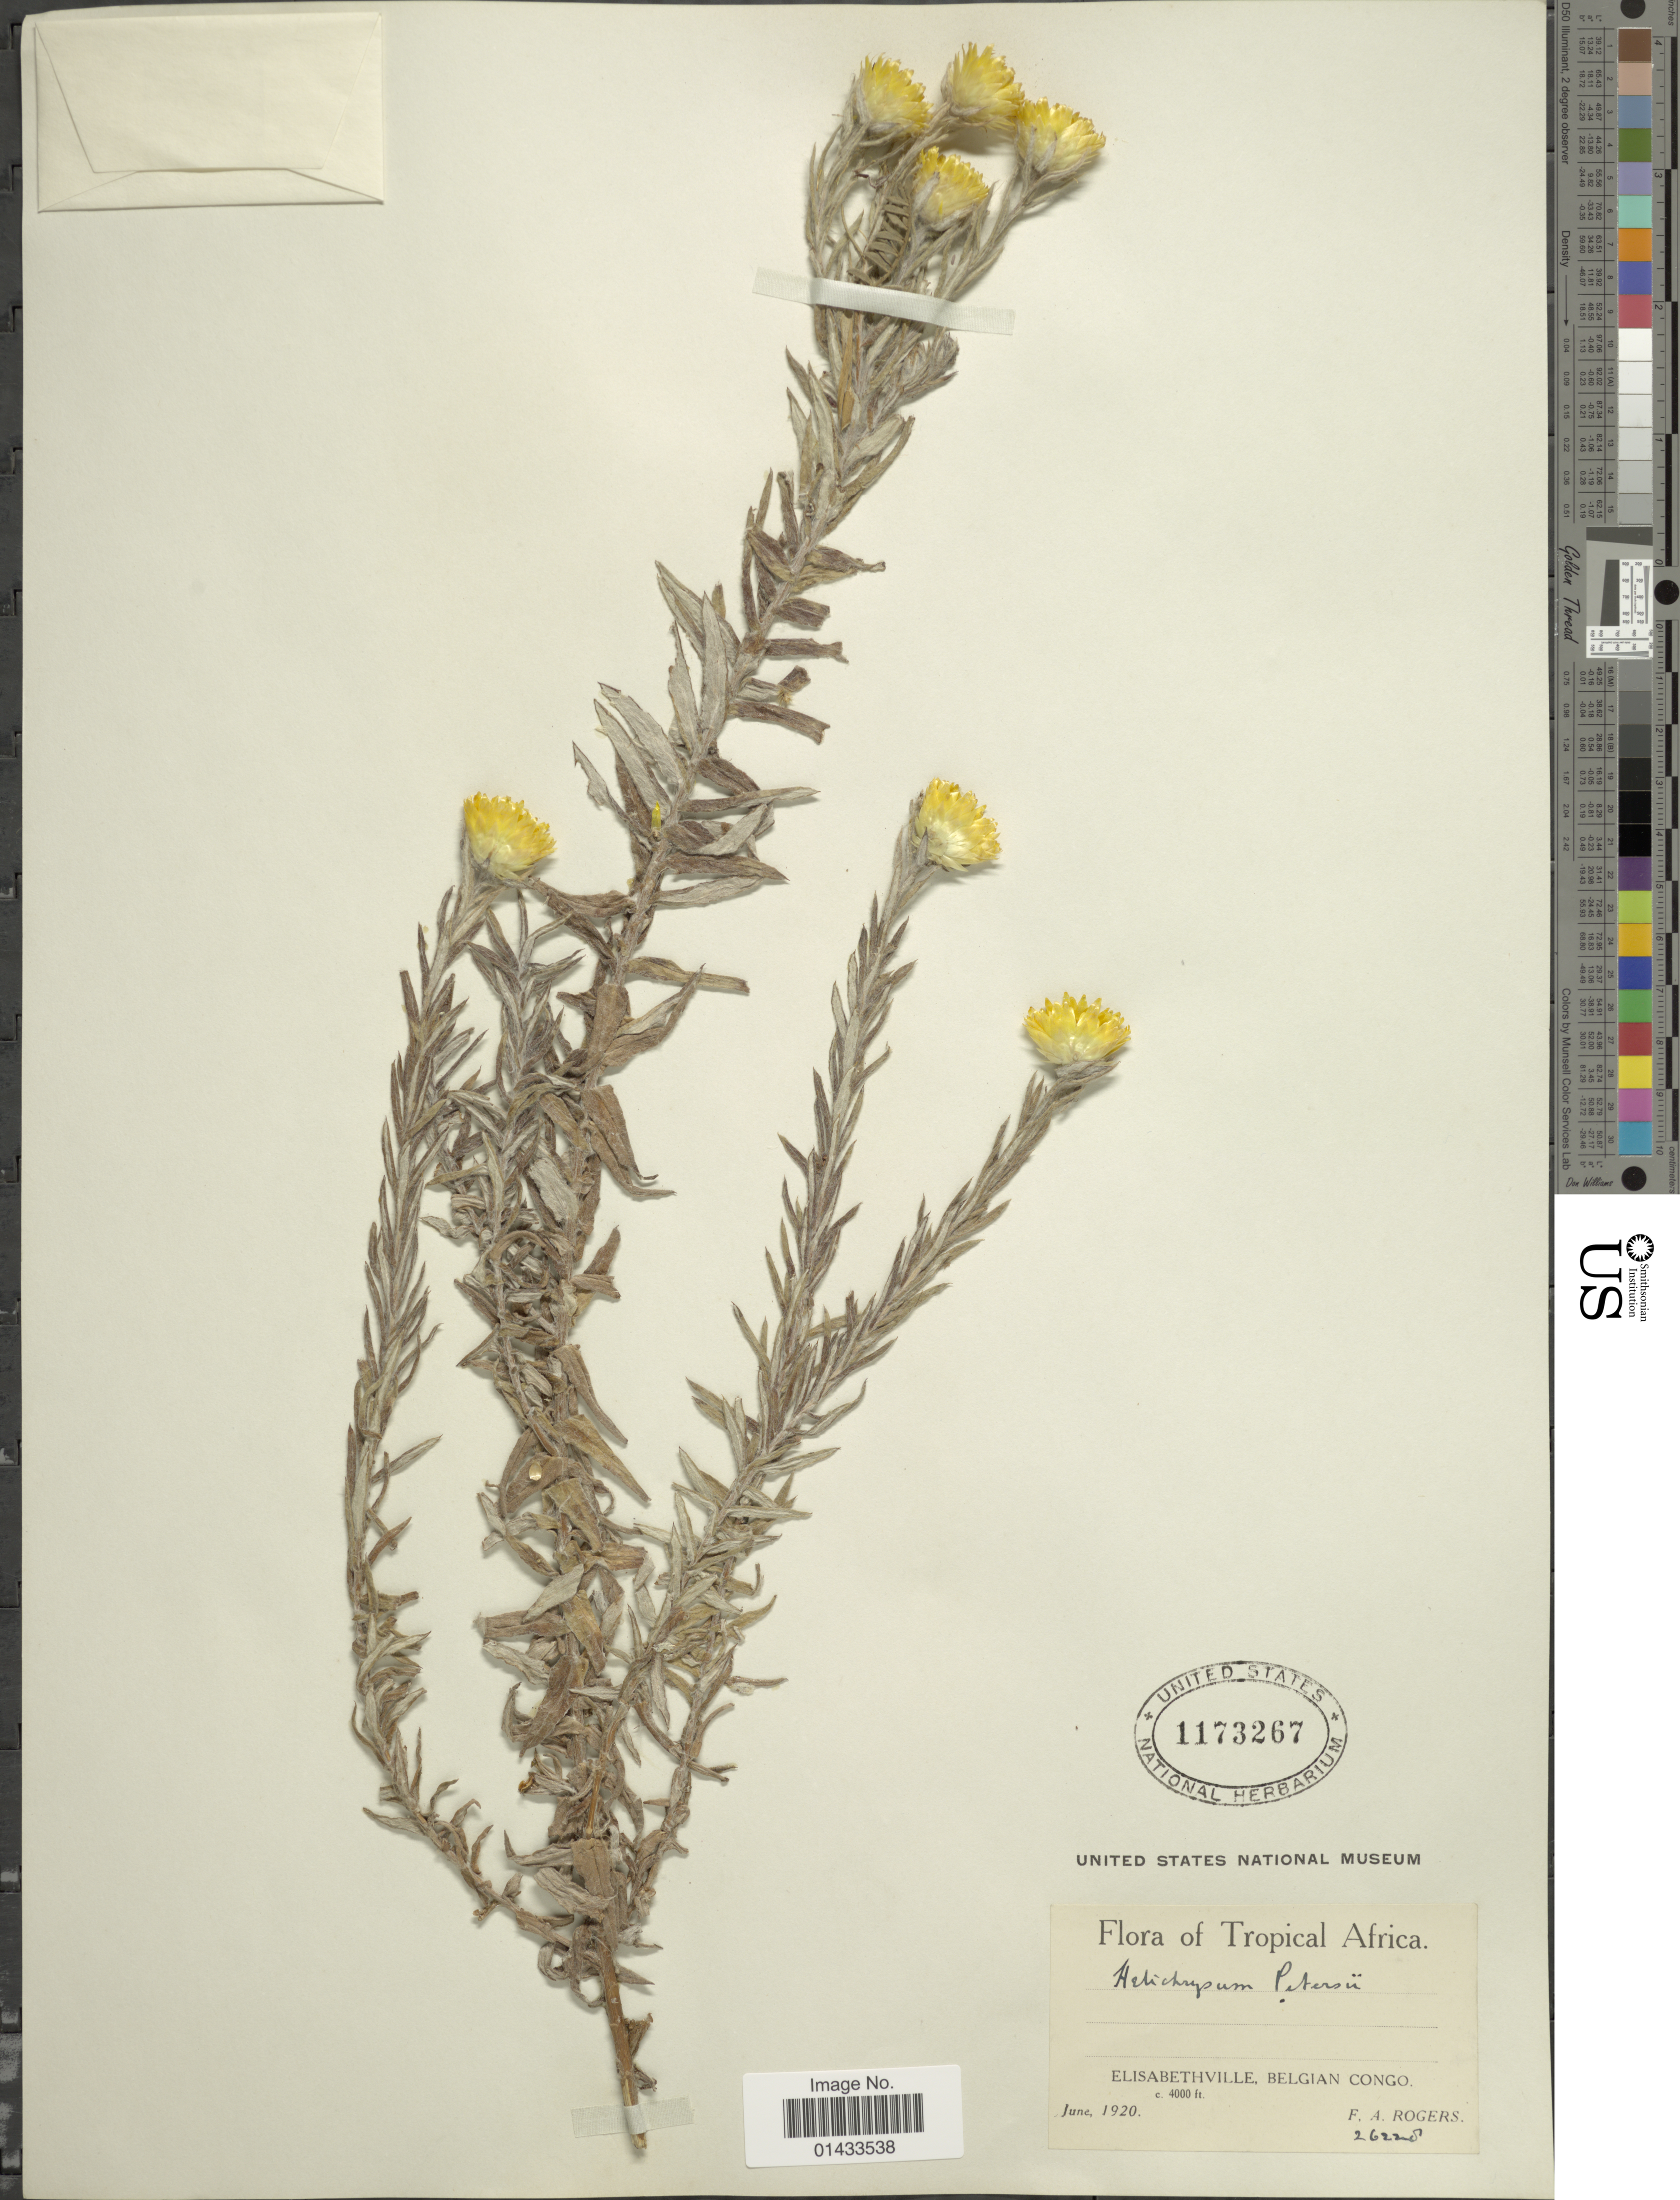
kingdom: Plantae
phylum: Tracheophyta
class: Magnoliopsida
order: Asterales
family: Asteraceae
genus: Helichrysum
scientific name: Helichrysum petersii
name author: Oliv. & Hiern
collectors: F. A. Rogers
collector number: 26228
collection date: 1920-06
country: Congo, Democratic Republic of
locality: Elisabethville, Belgian Congo, Tropical Africa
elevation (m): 1219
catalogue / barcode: US 1173267